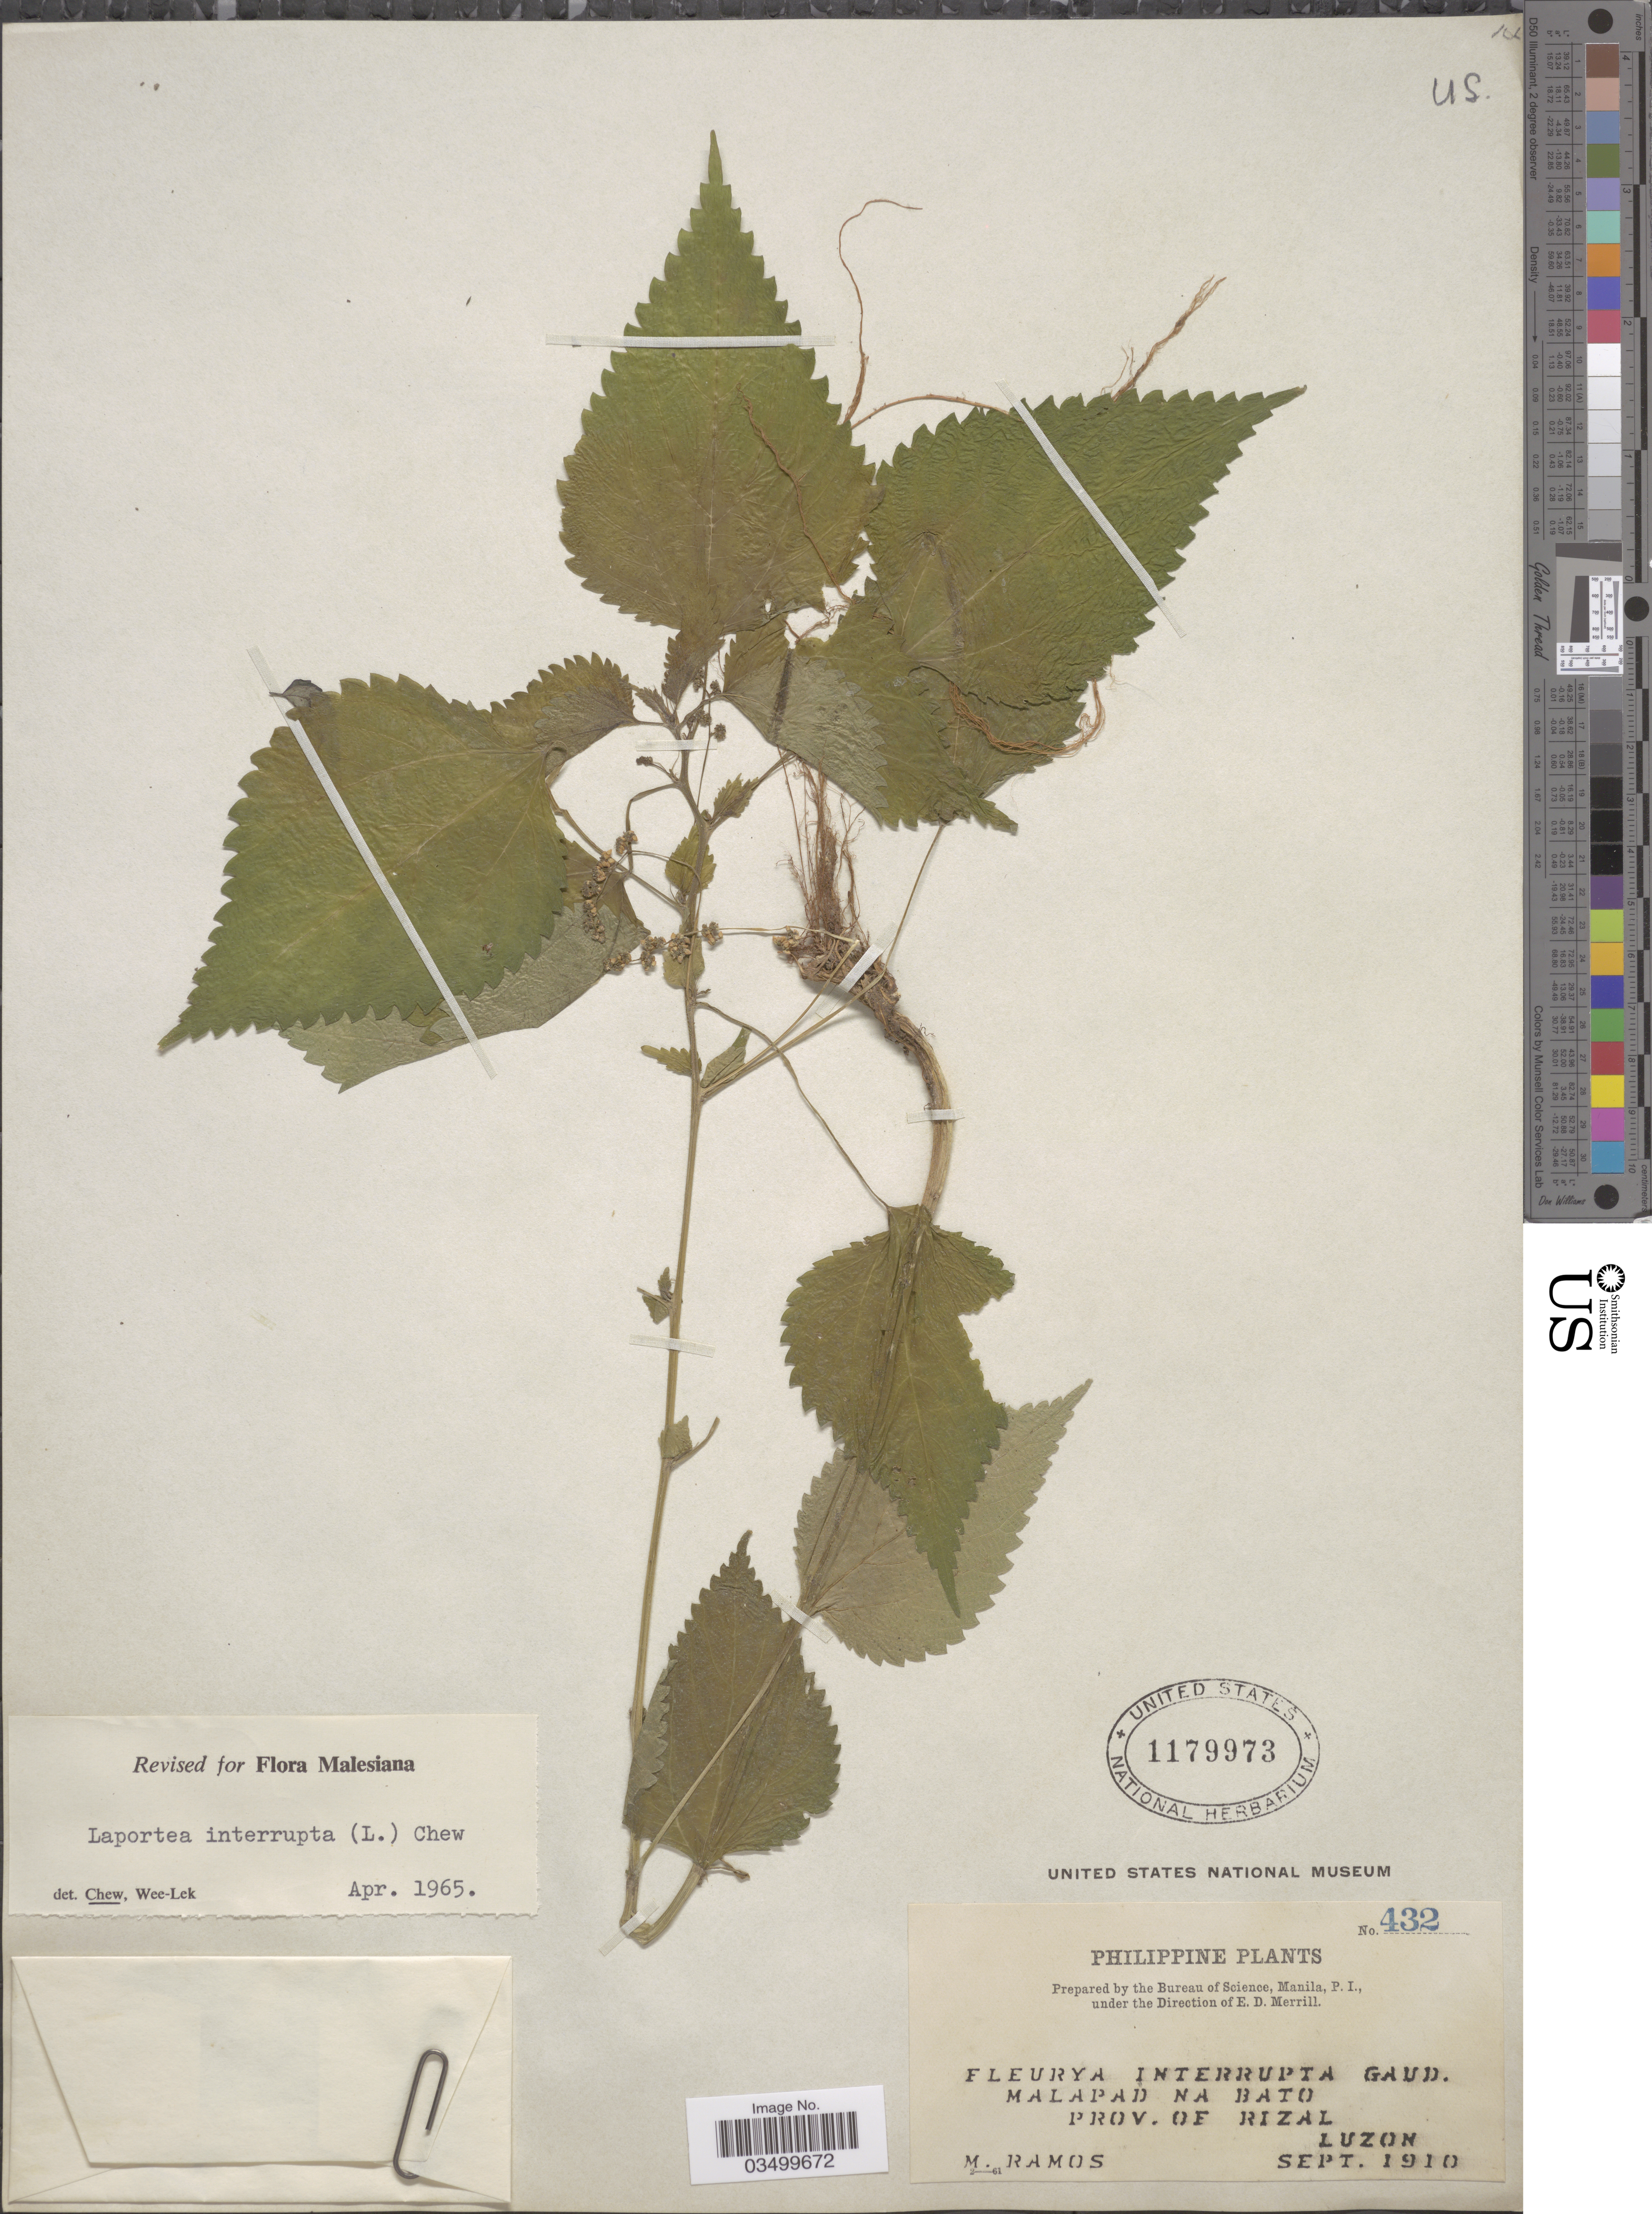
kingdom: Plantae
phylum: Tracheophyta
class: Magnoliopsida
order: Rosales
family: Urticaceae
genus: Laportea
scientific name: Laportea interrupta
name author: (L.) Chew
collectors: M. Ramos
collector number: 432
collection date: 1910-09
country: Philippines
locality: Malapad na Bato. Prov. of Rizal, Luzon.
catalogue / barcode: US 1179973